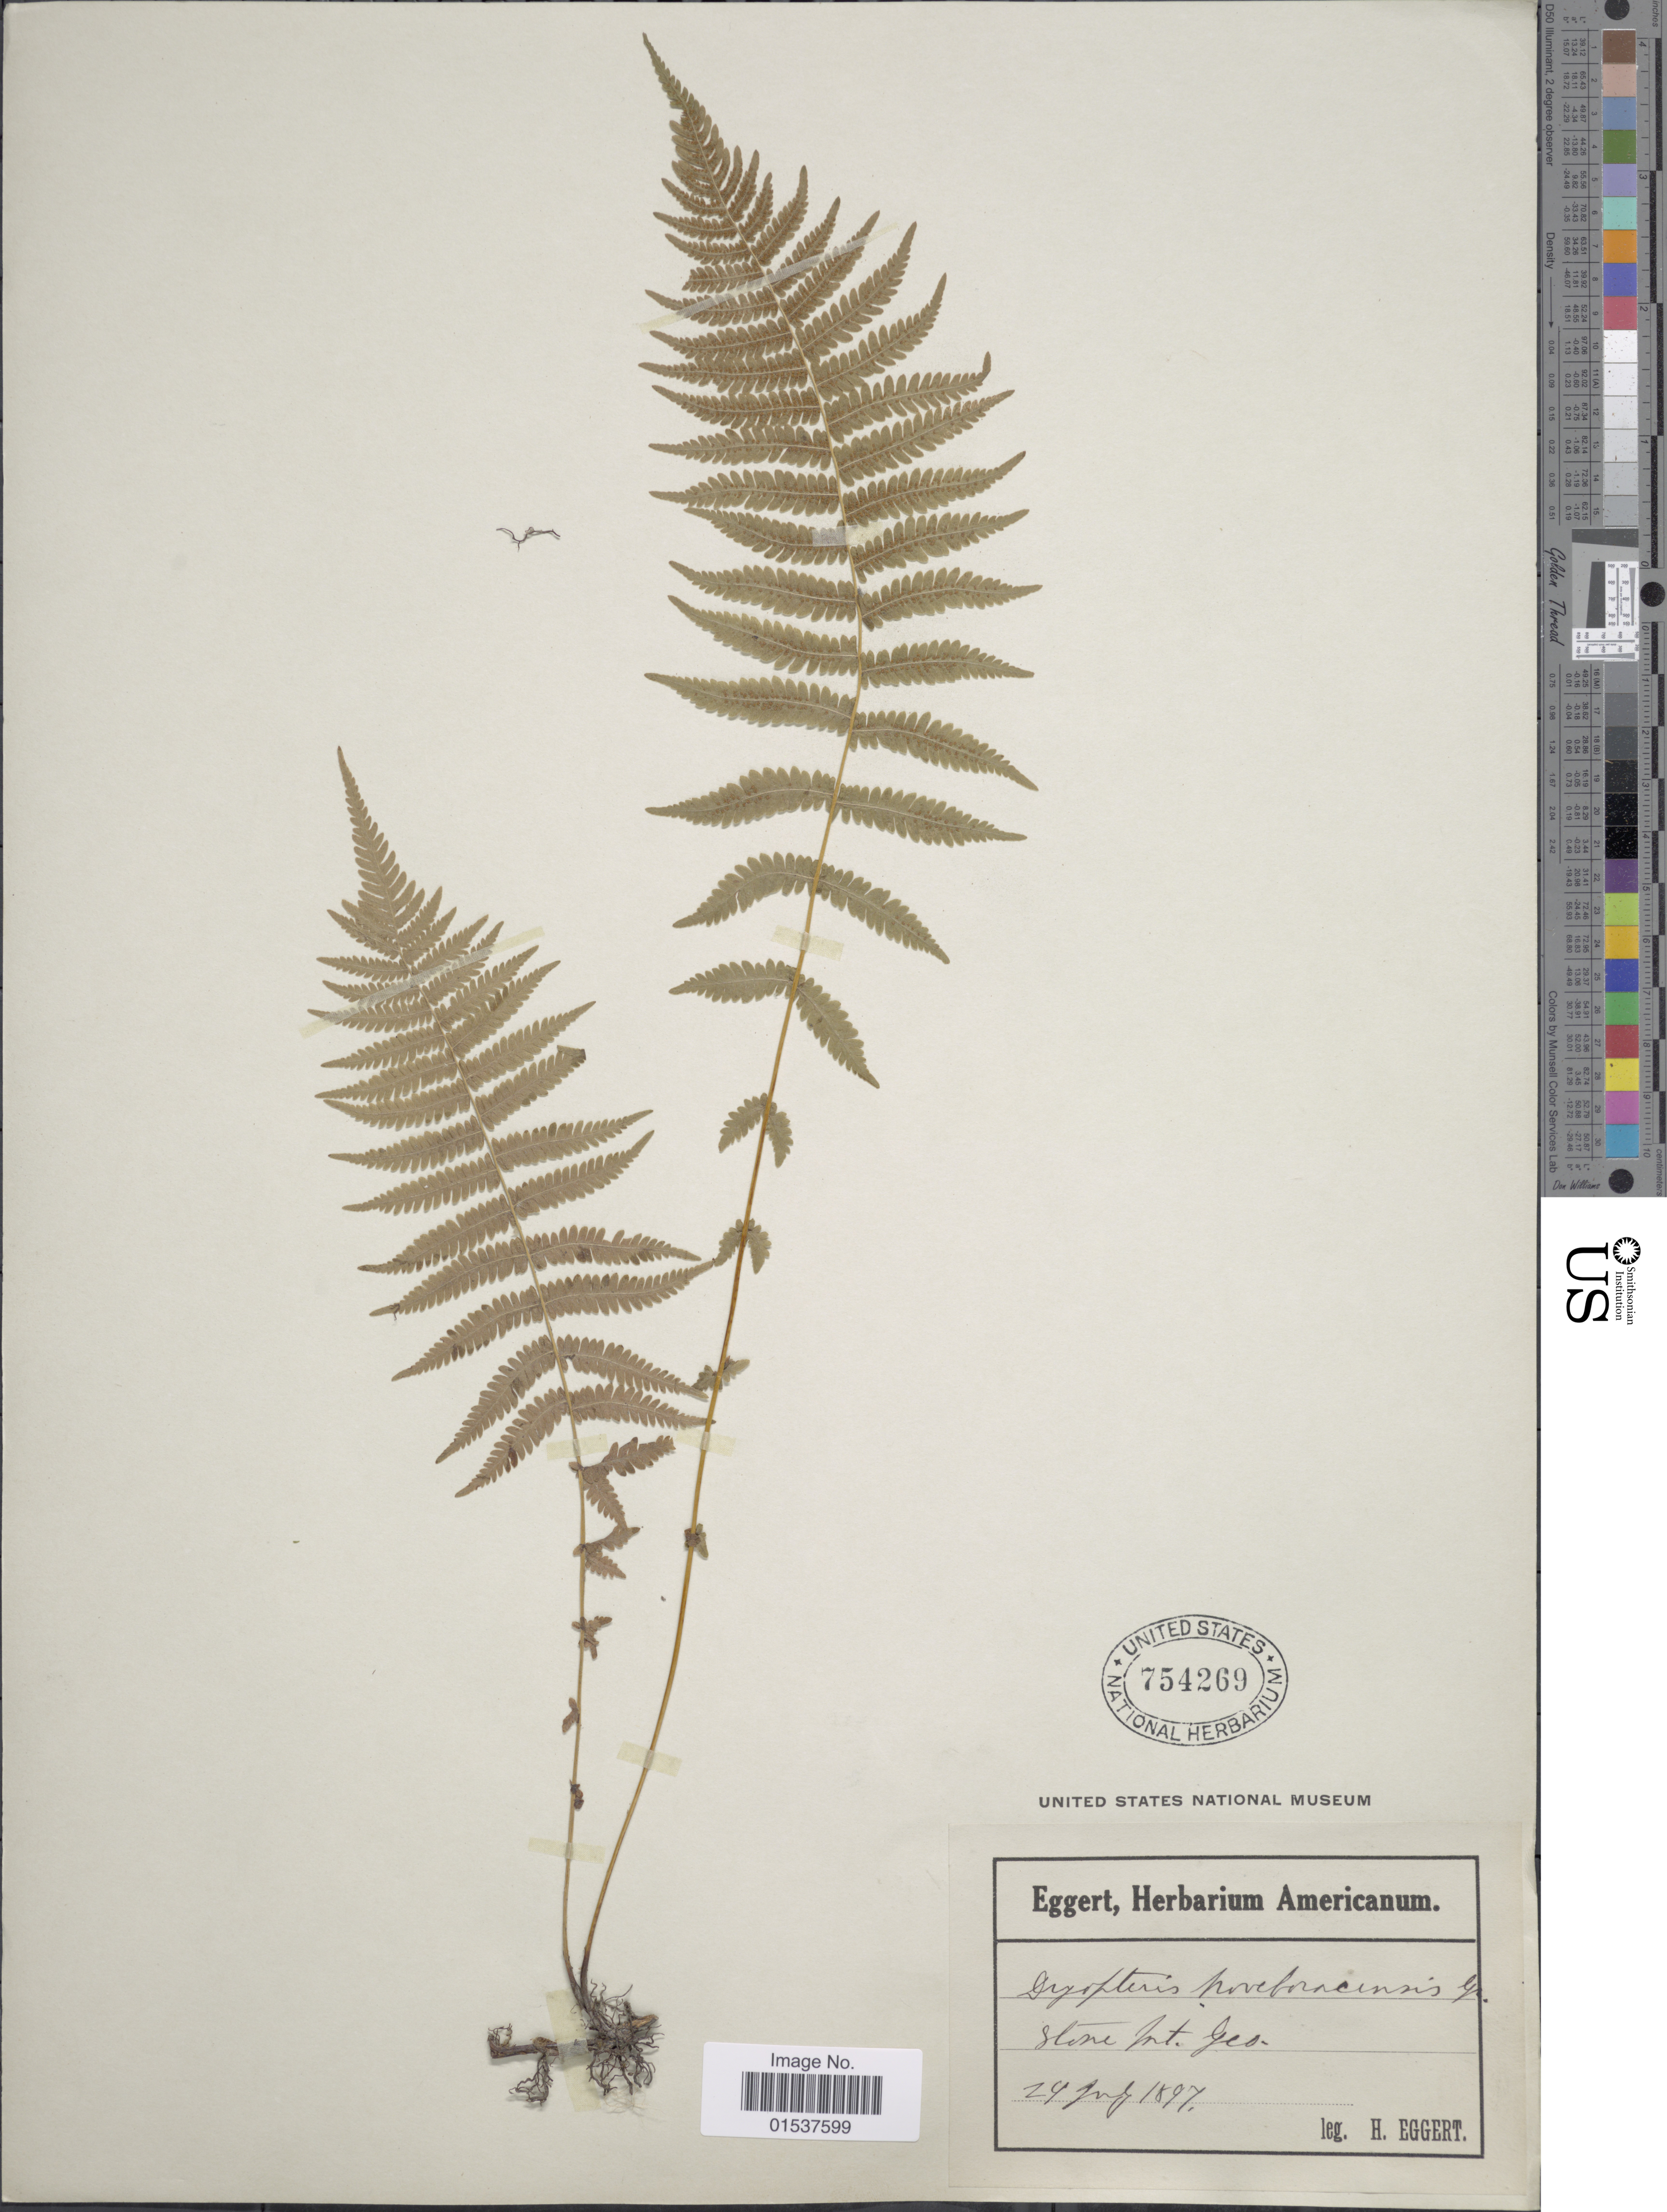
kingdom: Plantae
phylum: Tracheophyta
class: Polypodiopsida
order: Polypodiales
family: Thelypteridaceae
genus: Parathelypteris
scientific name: Parathelypteris noveboracensis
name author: (L.) Ching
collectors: H. Eggert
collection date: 1897-07-29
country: United States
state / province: Georgia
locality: Stone Mt. Geo.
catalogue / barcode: US 754269